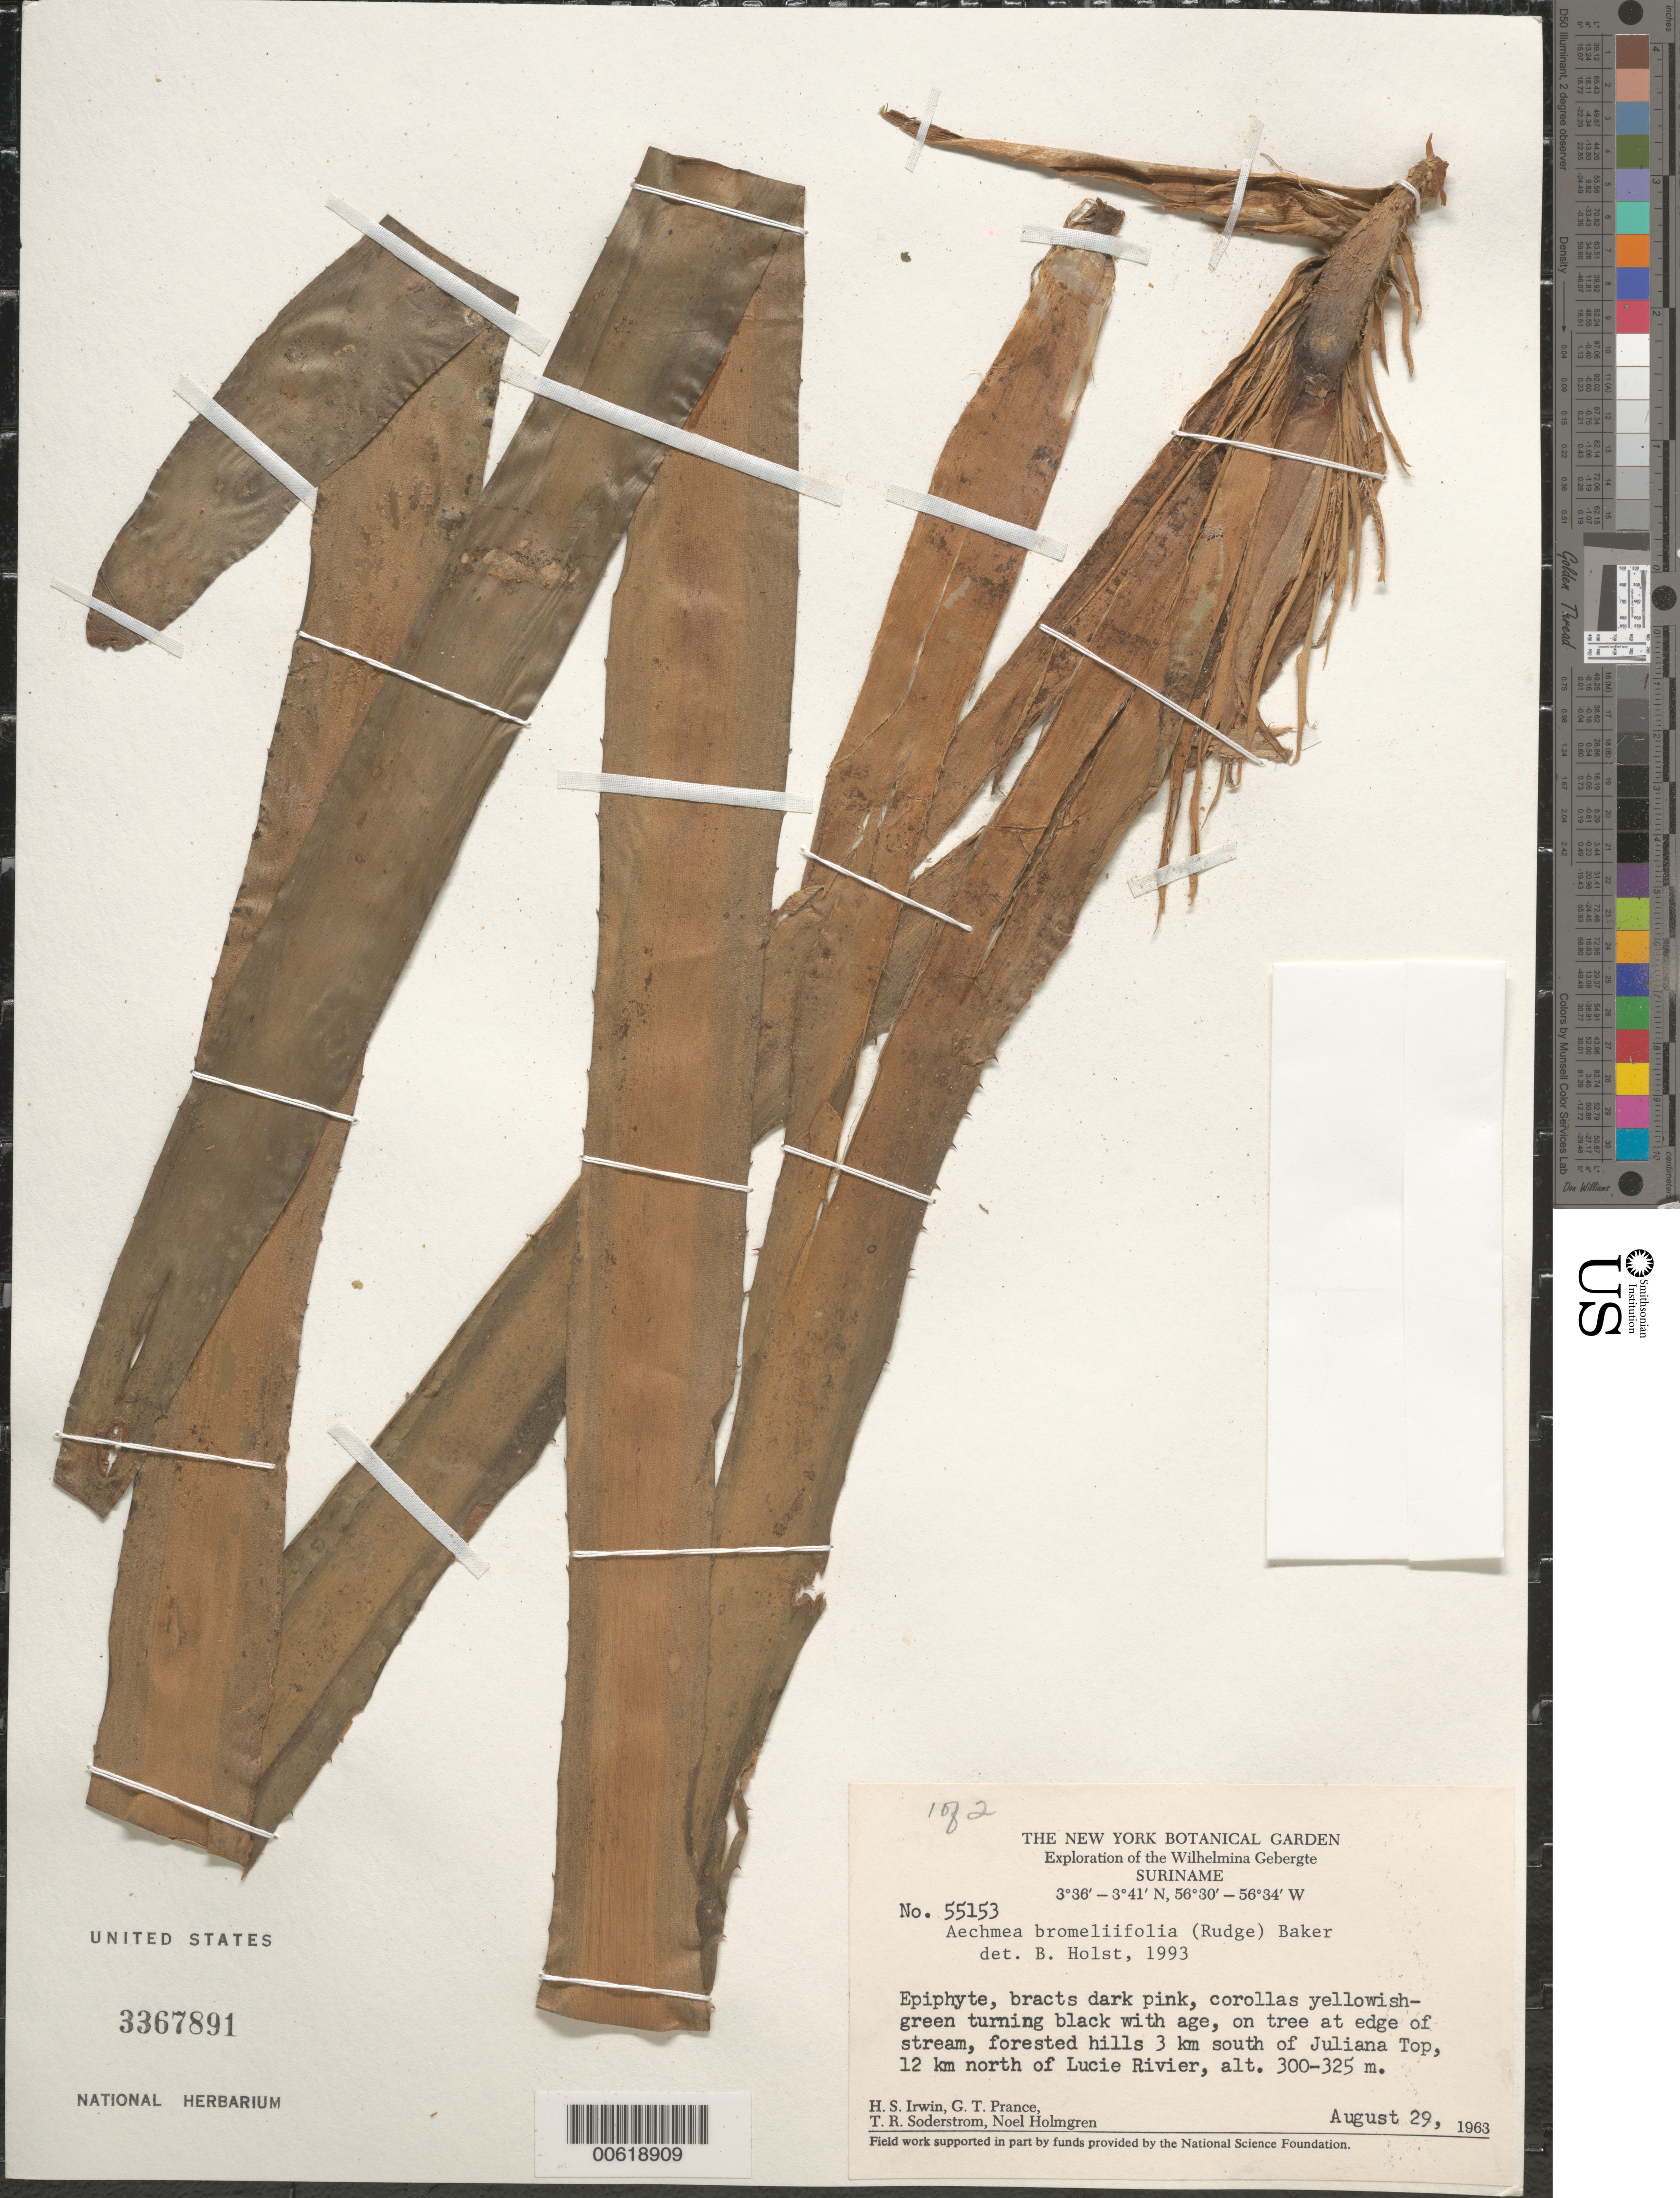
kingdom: Plantae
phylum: Tracheophyta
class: Liliopsida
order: Poales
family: Bromeliaceae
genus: Aechmea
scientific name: Aechmea bromeliifolia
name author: (Rudge) Baker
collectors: H. Irwin, G. T. Prance, T. R. Soderstrom & N. H. Holmgren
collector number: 55153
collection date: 1963-08-29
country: Suriname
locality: Wilhelmina Gebergte. On tree at edge of stream, forested hills 3 km south of Juliana Top, 12 km north of Lucie Rivier.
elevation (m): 300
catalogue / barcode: US 3367891